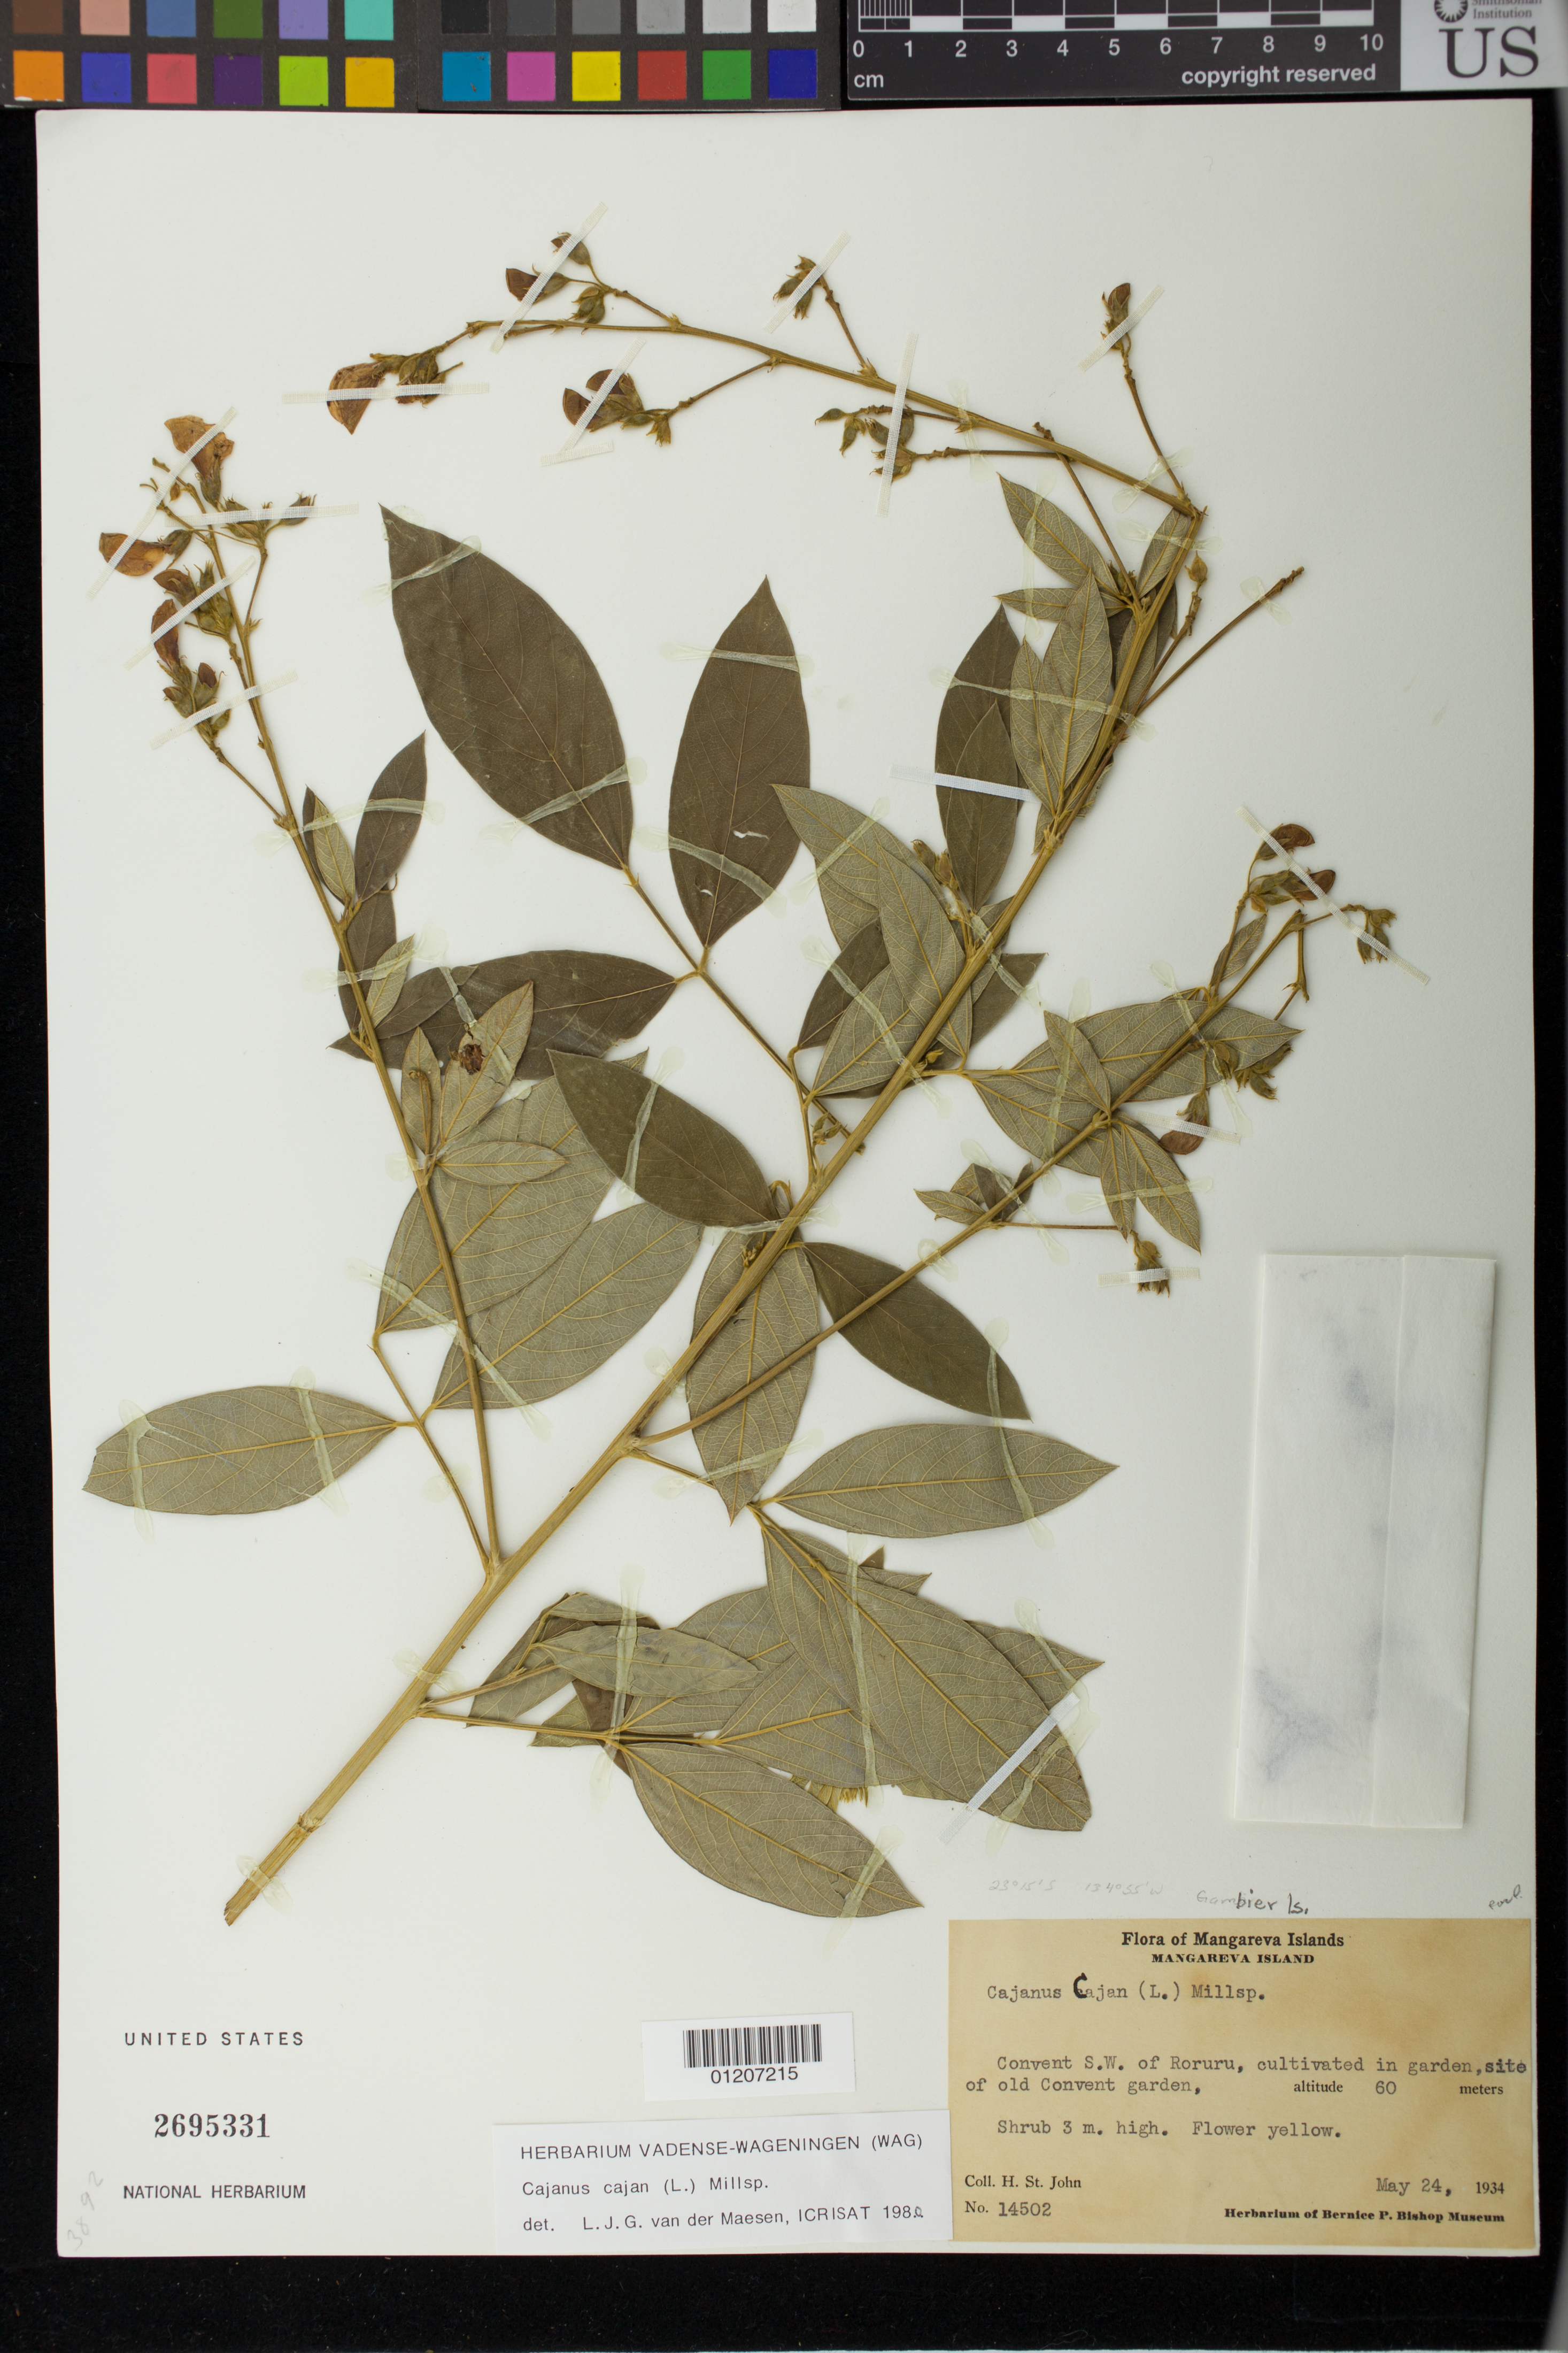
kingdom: Plantae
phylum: Tracheophyta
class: Magnoliopsida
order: Fabales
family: Fabaceae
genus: Cajanus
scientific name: Cajanus cajan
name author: (L.) Huth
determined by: Van Der Maesen, L. J. G., (WAG), Wageningen University (Netherlands)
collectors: H. St. John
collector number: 14502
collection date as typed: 24 May 1934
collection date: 1934-05-24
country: French Polynesia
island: Mangareva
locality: Convent S.W. of Roruru, cultivated in garden, Mangareva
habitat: In garden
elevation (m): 60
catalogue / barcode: US 2695331